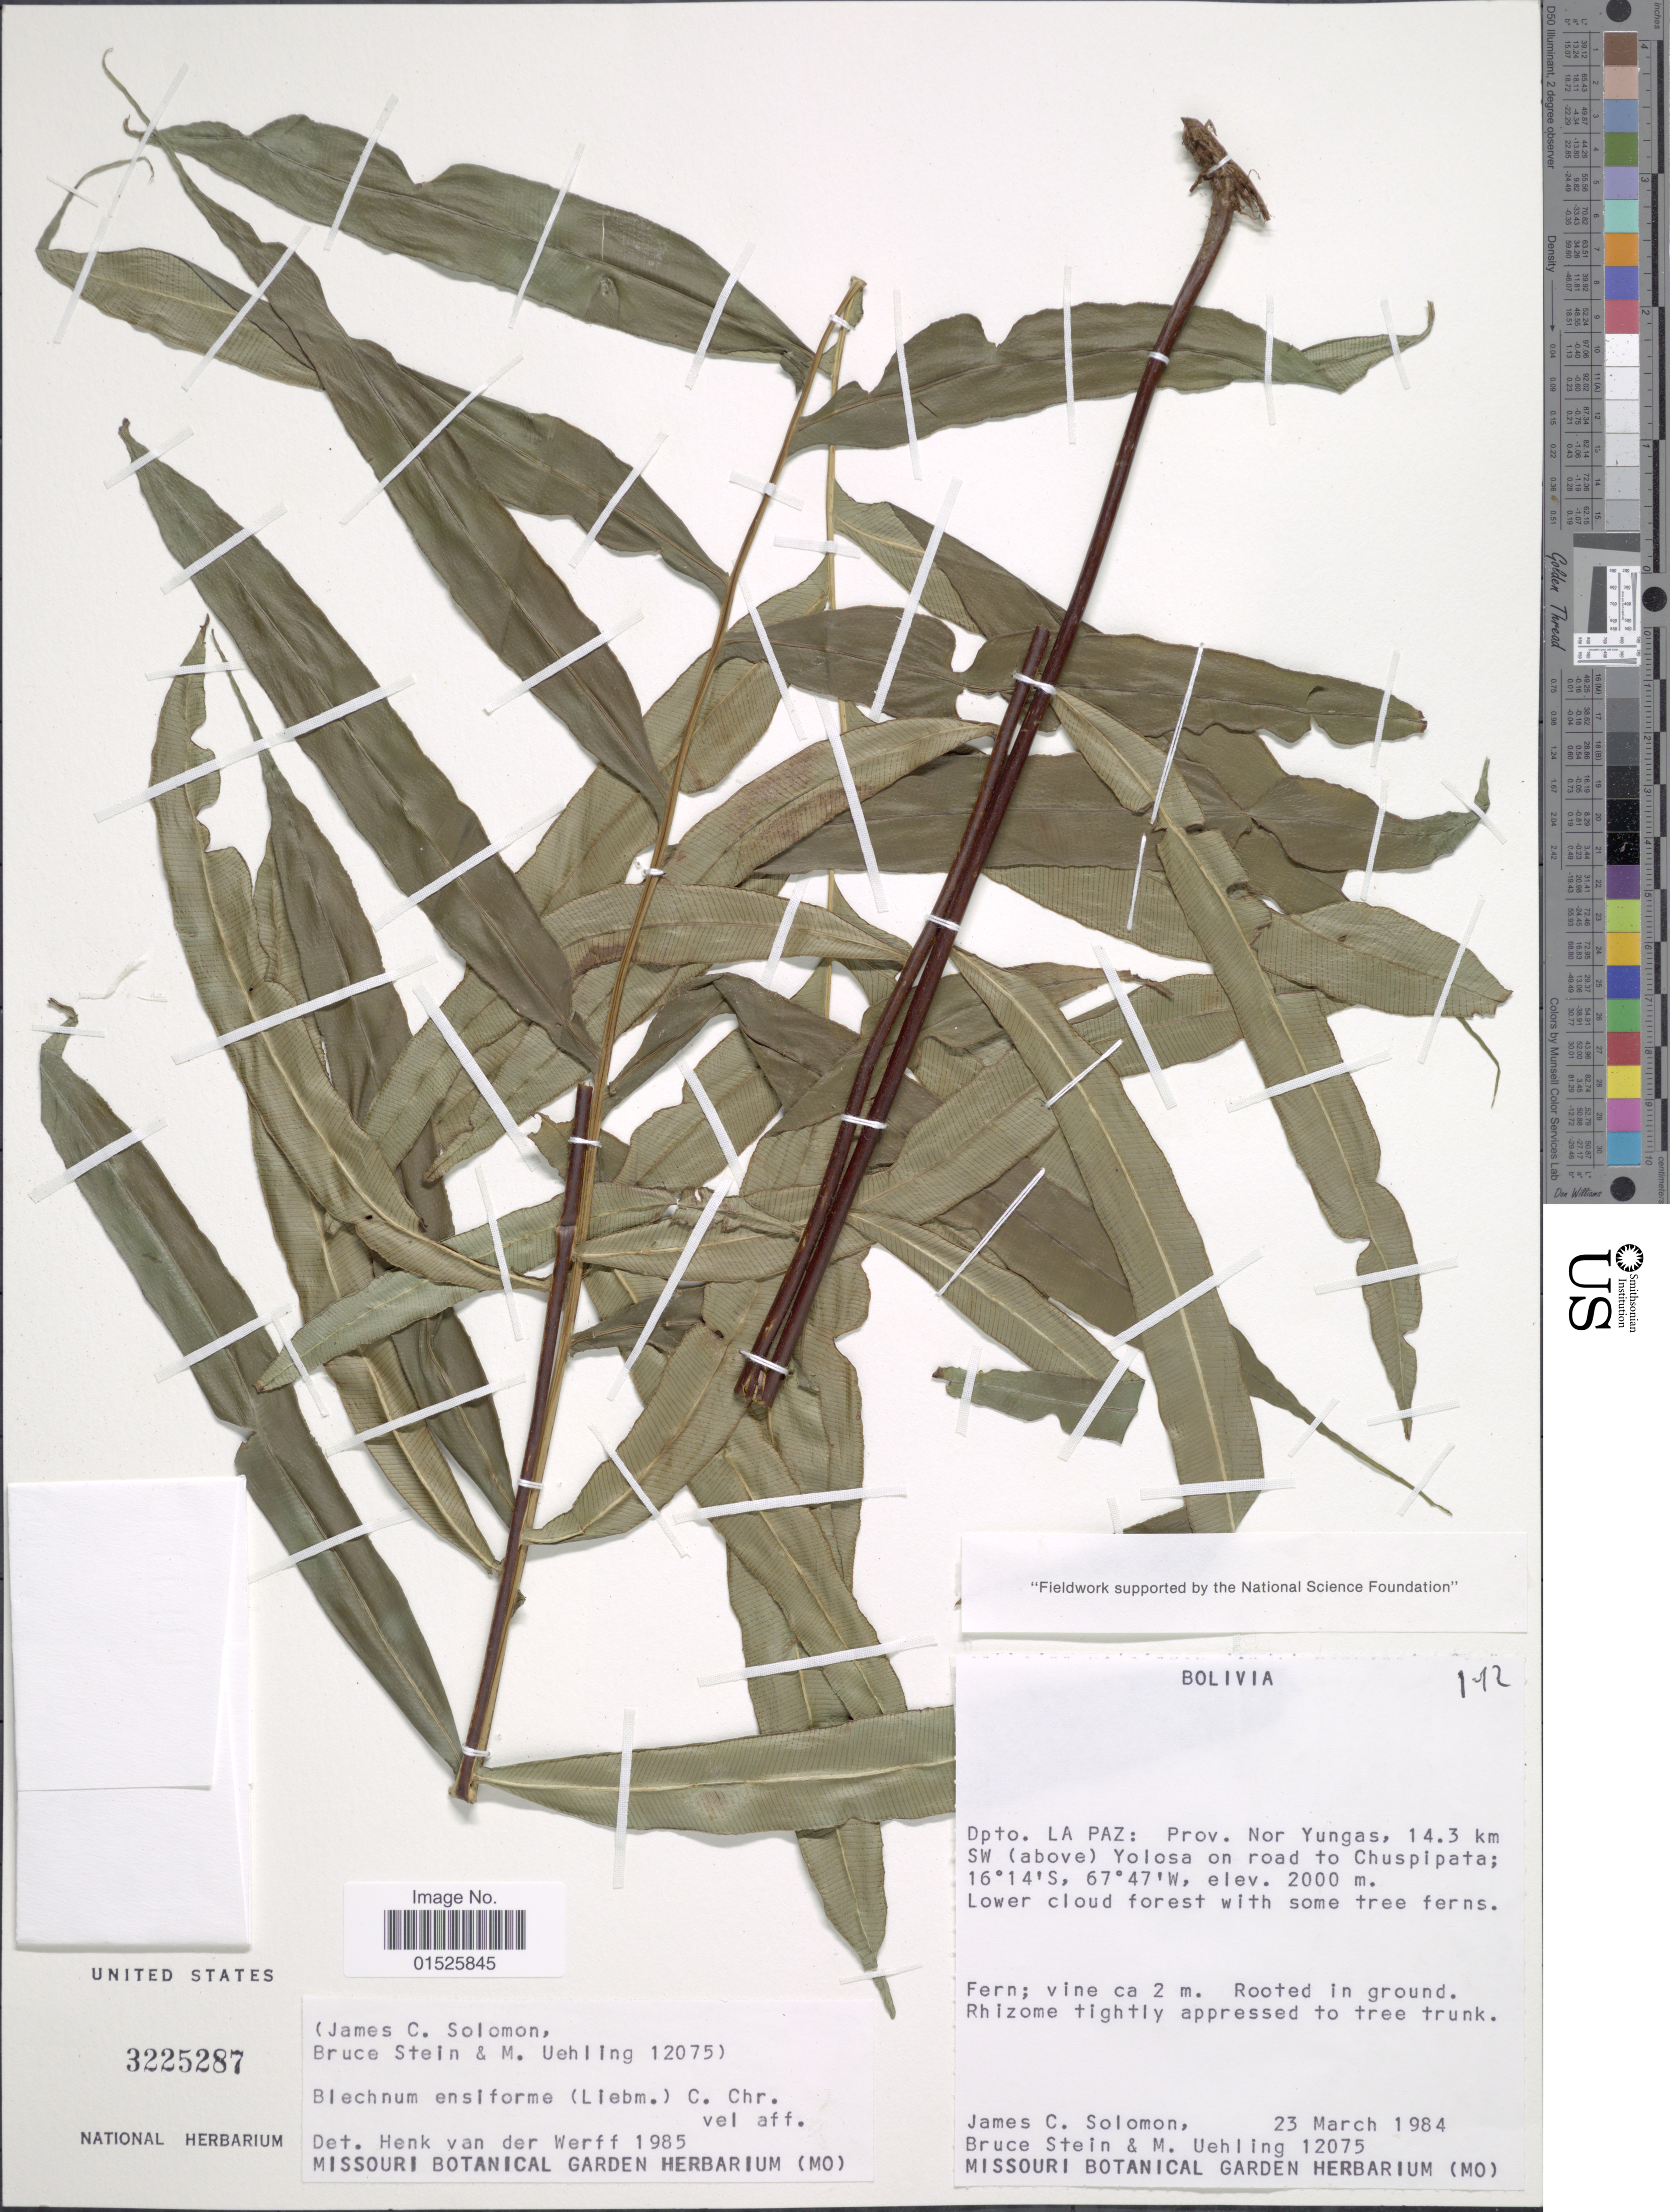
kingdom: Plantae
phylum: Tracheophyta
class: Polypodiopsida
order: Polypodiales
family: Blechnaceae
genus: Blechnum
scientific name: Blechnum ensiforme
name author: (Liebm.) C. Chr.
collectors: J. C. Solomon, B. A. Stein & M. Uehling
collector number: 12075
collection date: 1984-03-23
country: Bolivia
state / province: La Paz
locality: Prov. Nor Yungas, 14. 3 km SW (above) Yolosa on road to Chusipata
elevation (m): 2000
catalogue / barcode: US 3225287